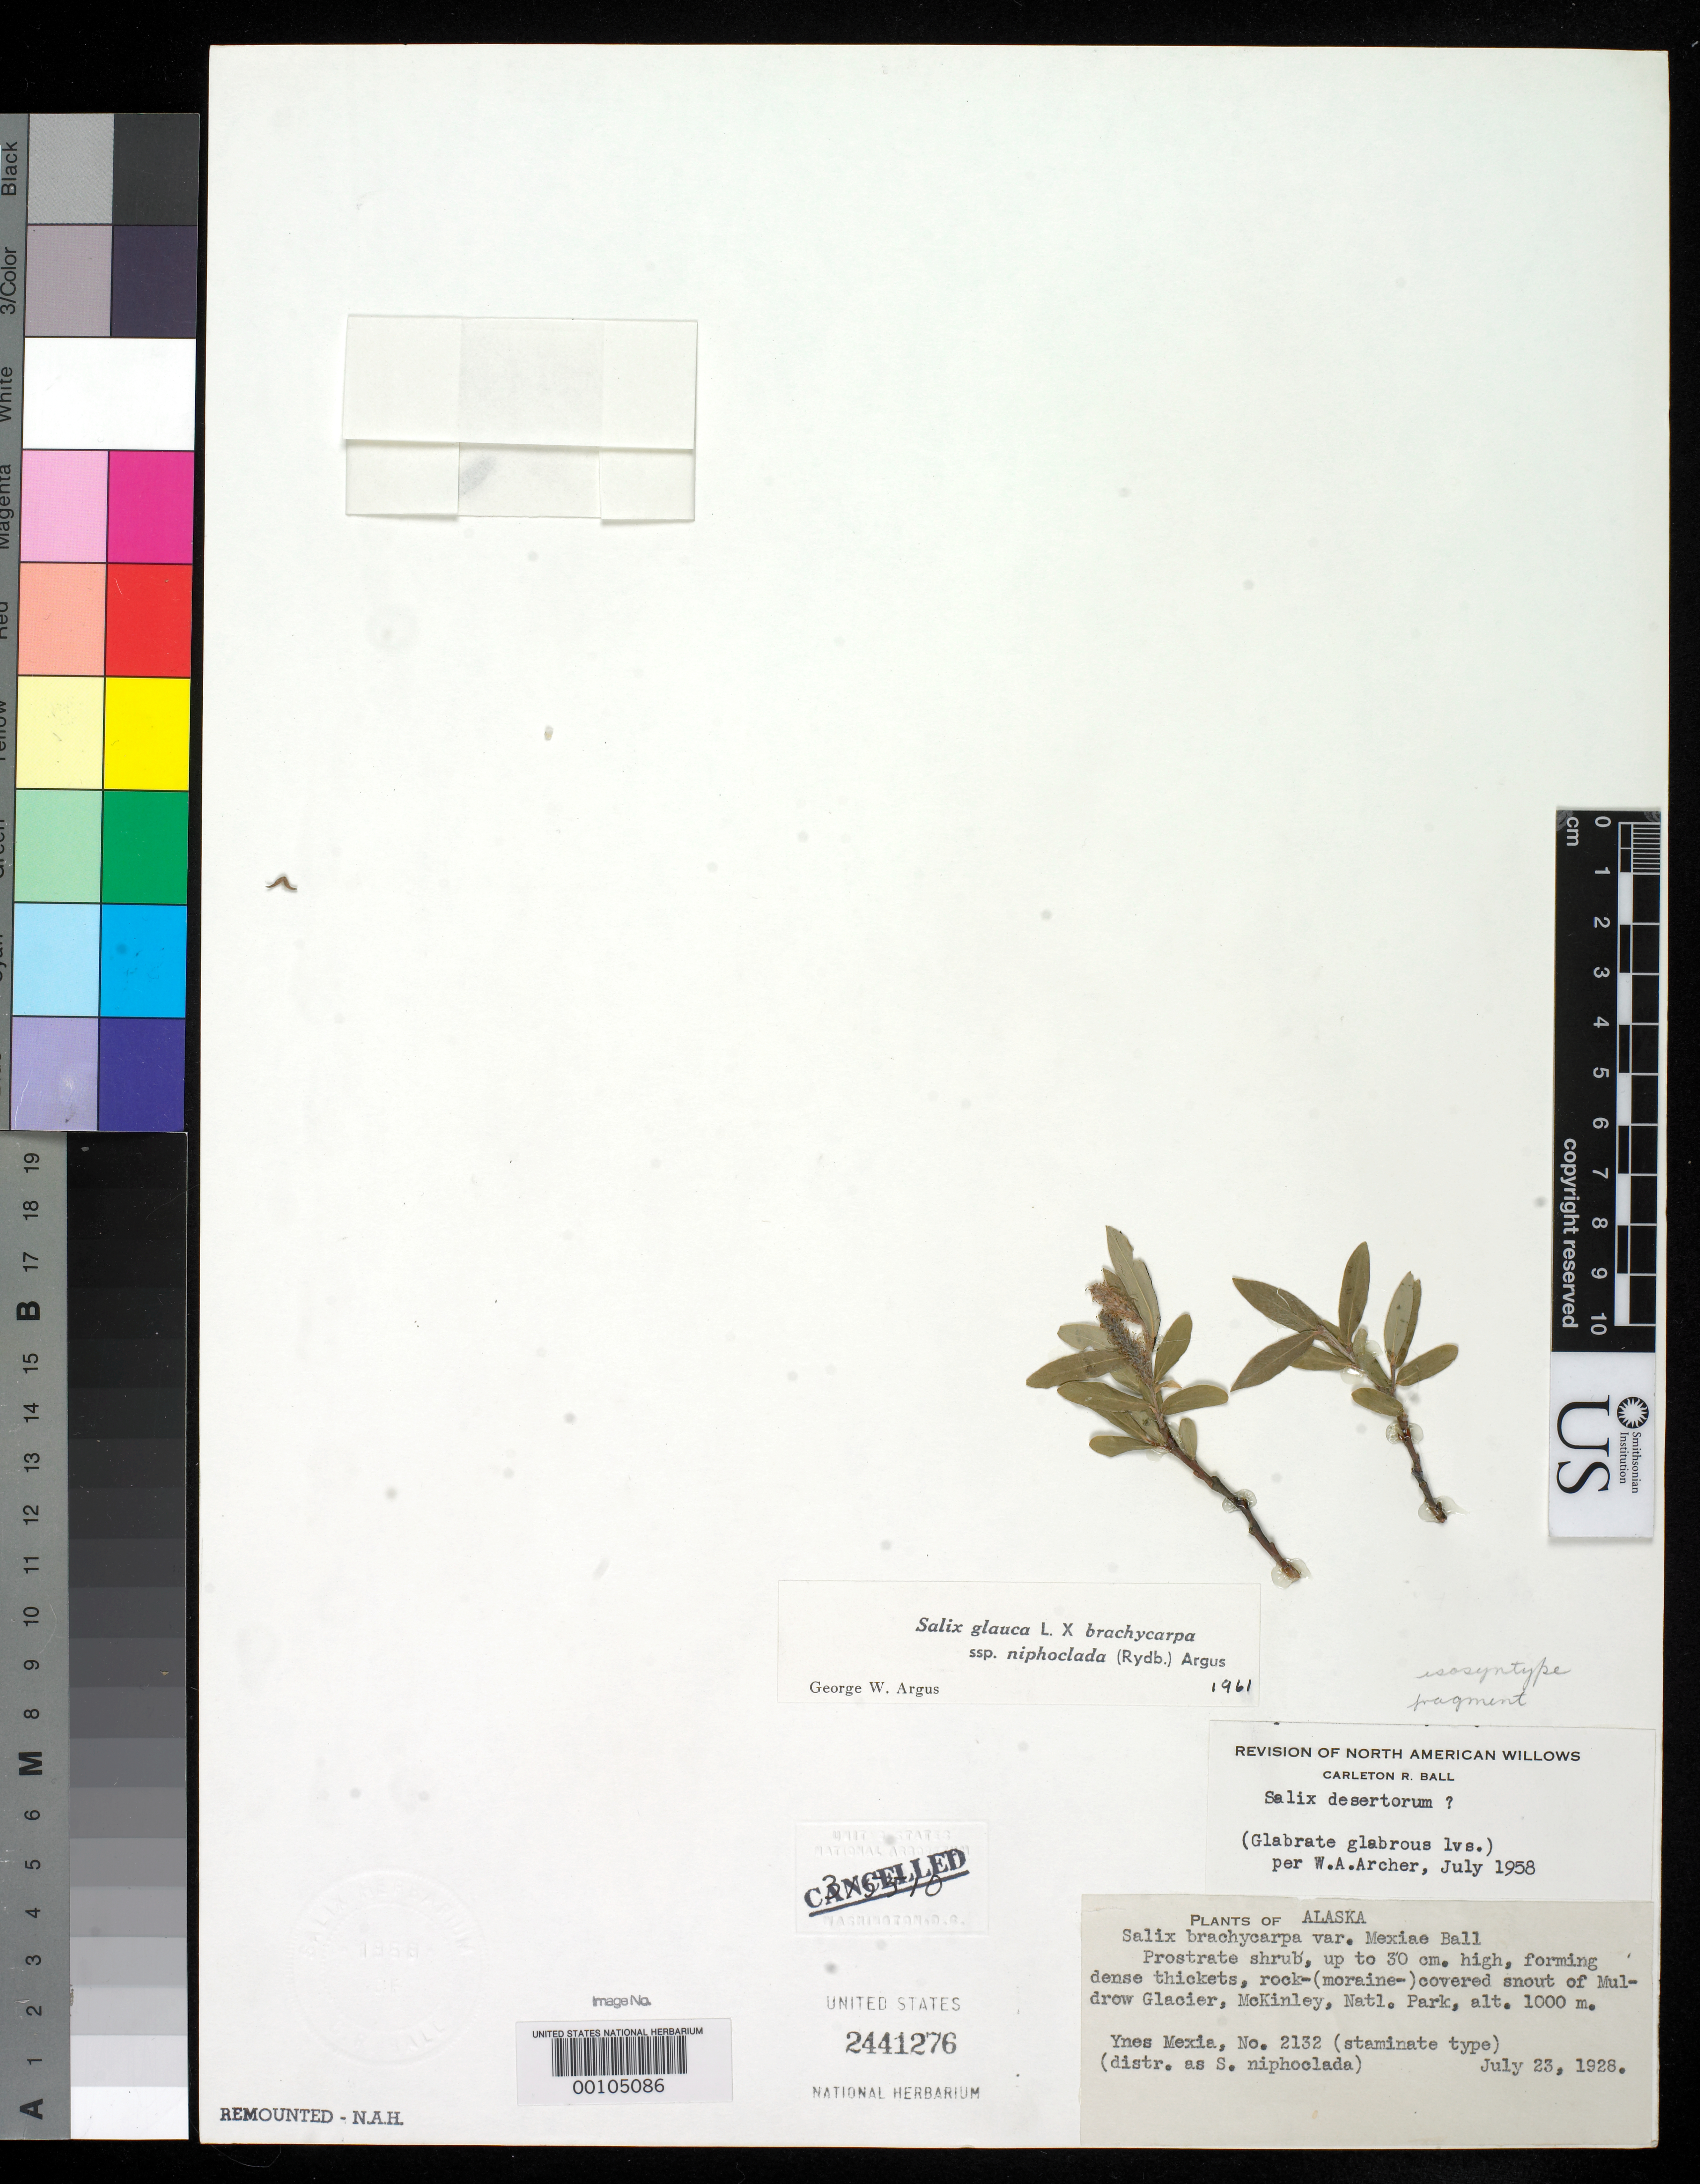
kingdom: Plantae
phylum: Tracheophyta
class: Magnoliopsida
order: Malpighiales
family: Salicaceae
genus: Salix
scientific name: Salix brachycarpa var. mexiae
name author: C.R. Ball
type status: Isosyntype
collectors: Y. Mexia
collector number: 2132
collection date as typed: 23 Jul 1928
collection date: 1928-07-23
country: United States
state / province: Alaska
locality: Muldron Glacier.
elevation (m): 1000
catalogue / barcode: US 2441276